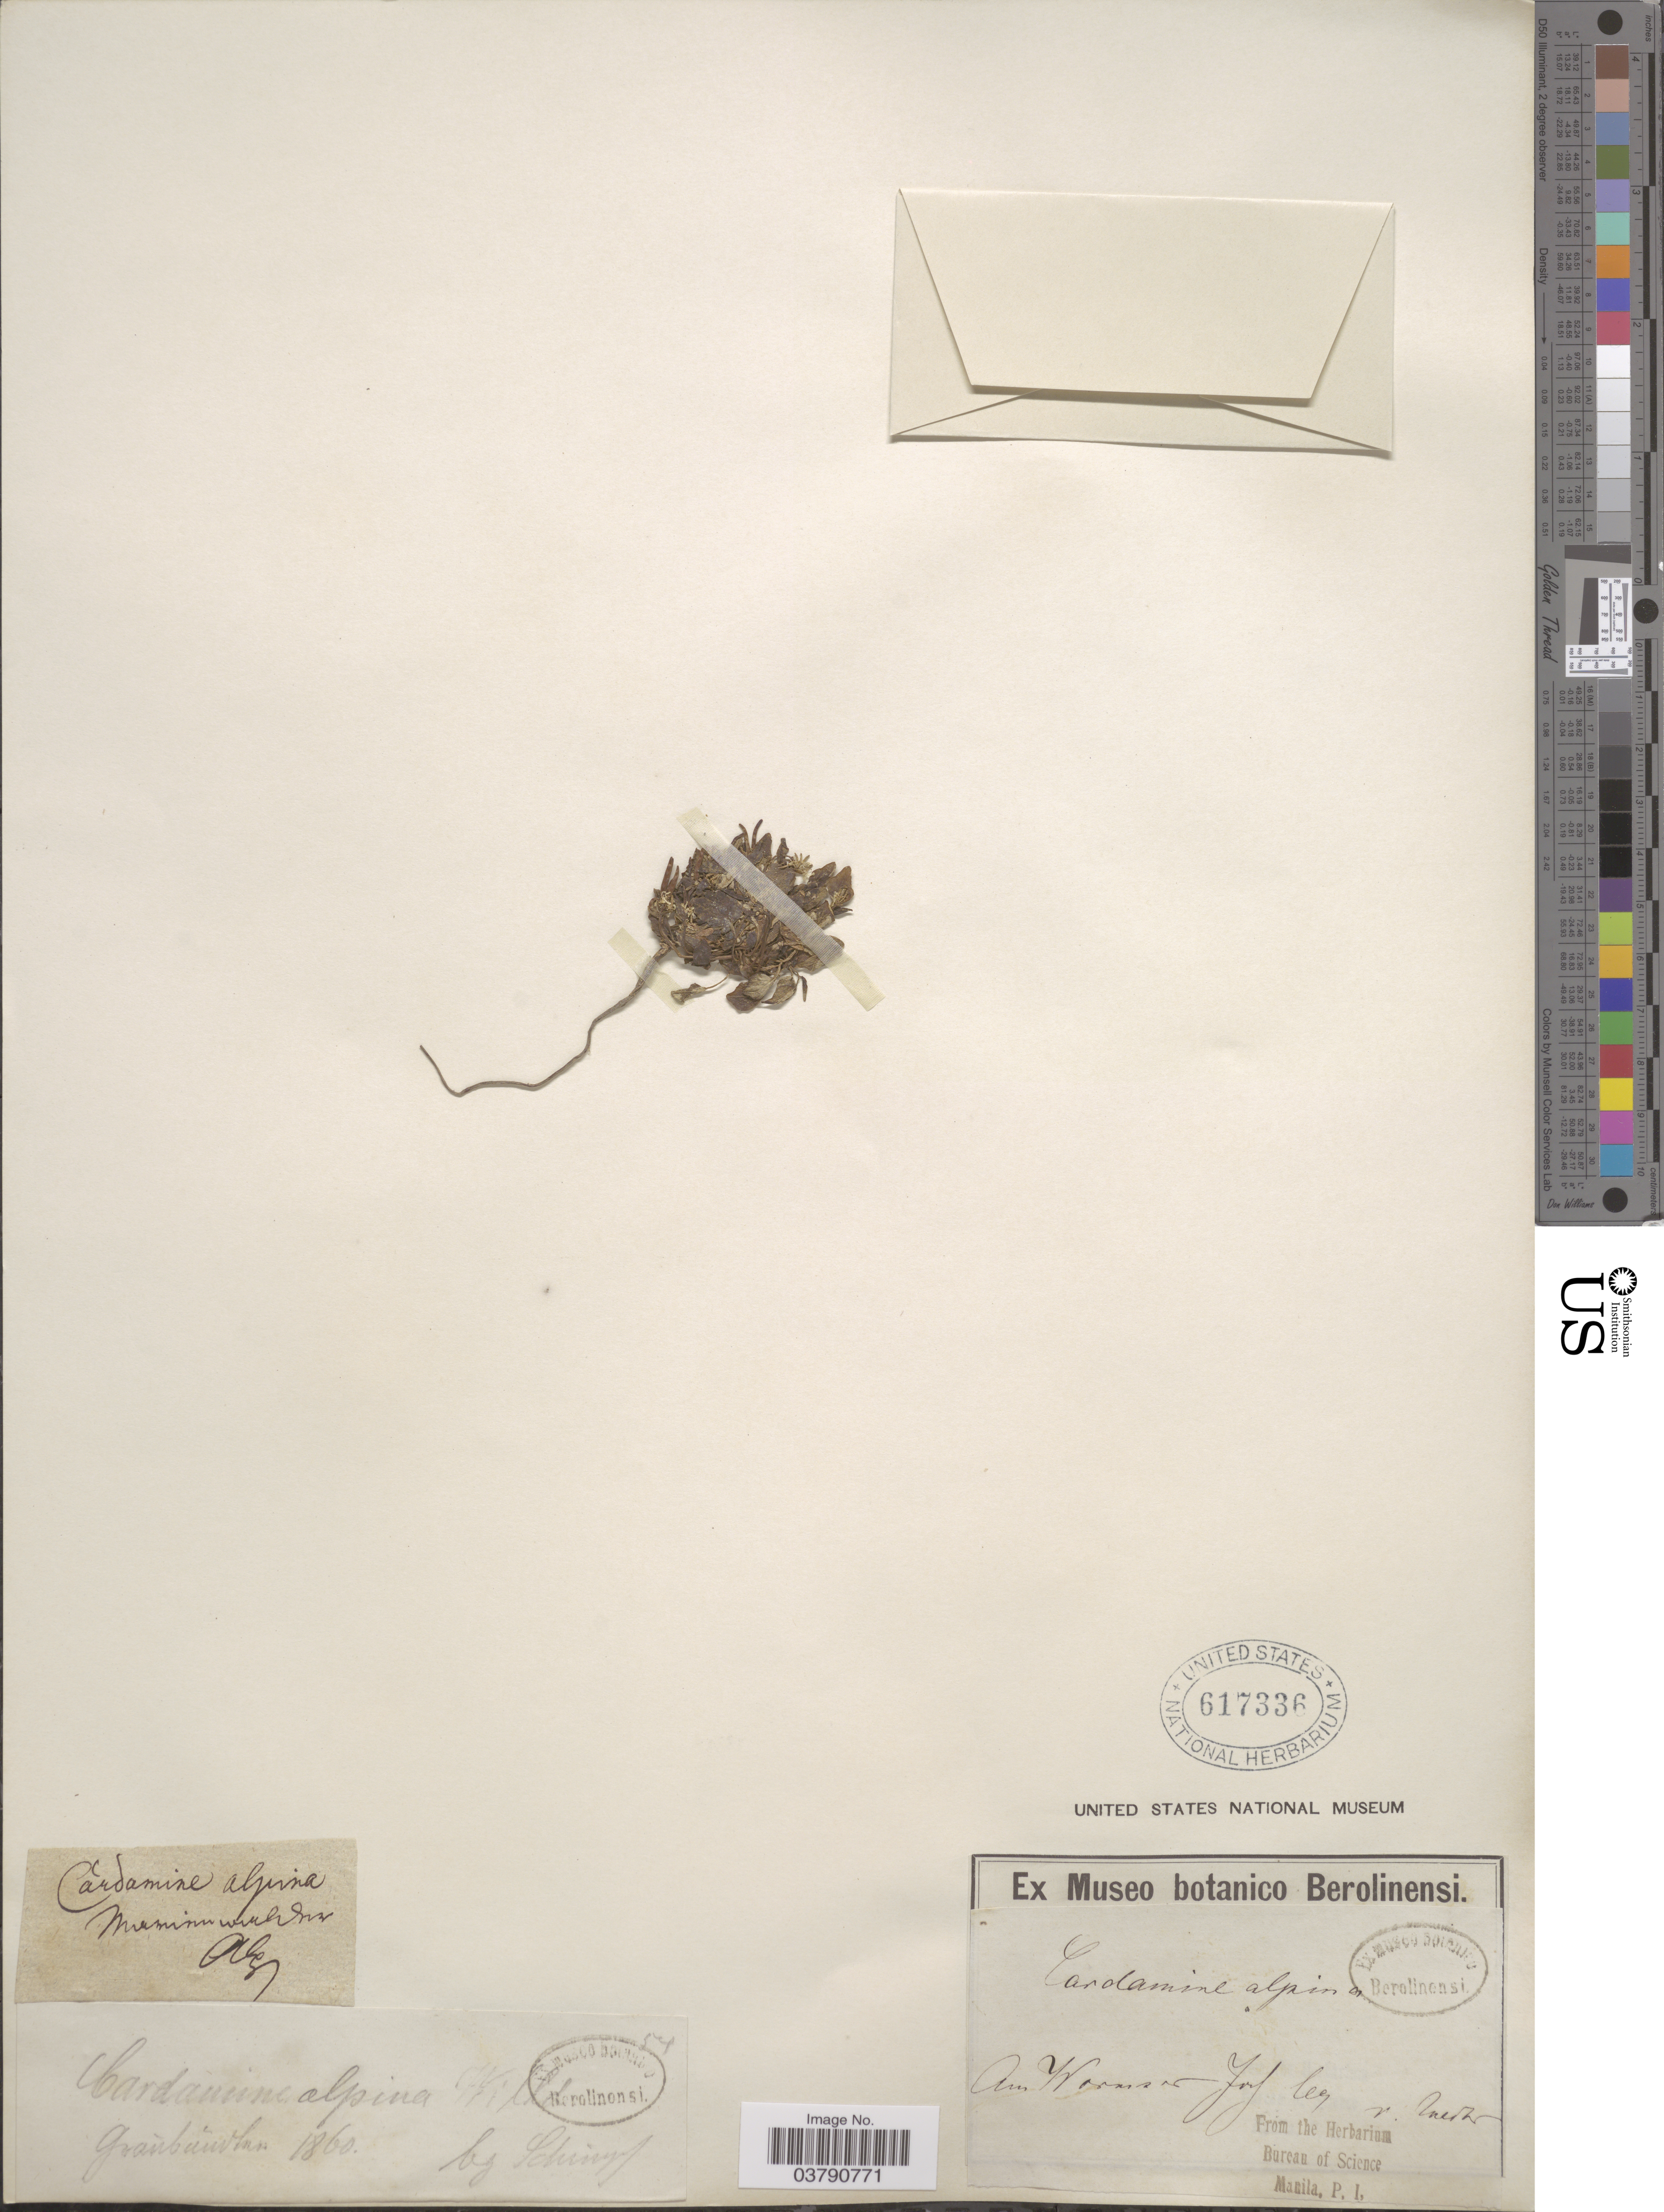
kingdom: Plantae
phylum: Tracheophyta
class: Magnoliopsida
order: Brassicales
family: Brassicaceae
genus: Cardamine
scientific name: Cardamine alpina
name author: Willd.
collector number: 54*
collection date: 1860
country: Switzerland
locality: Am Worms et Zug. Graubunden.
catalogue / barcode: US 617336